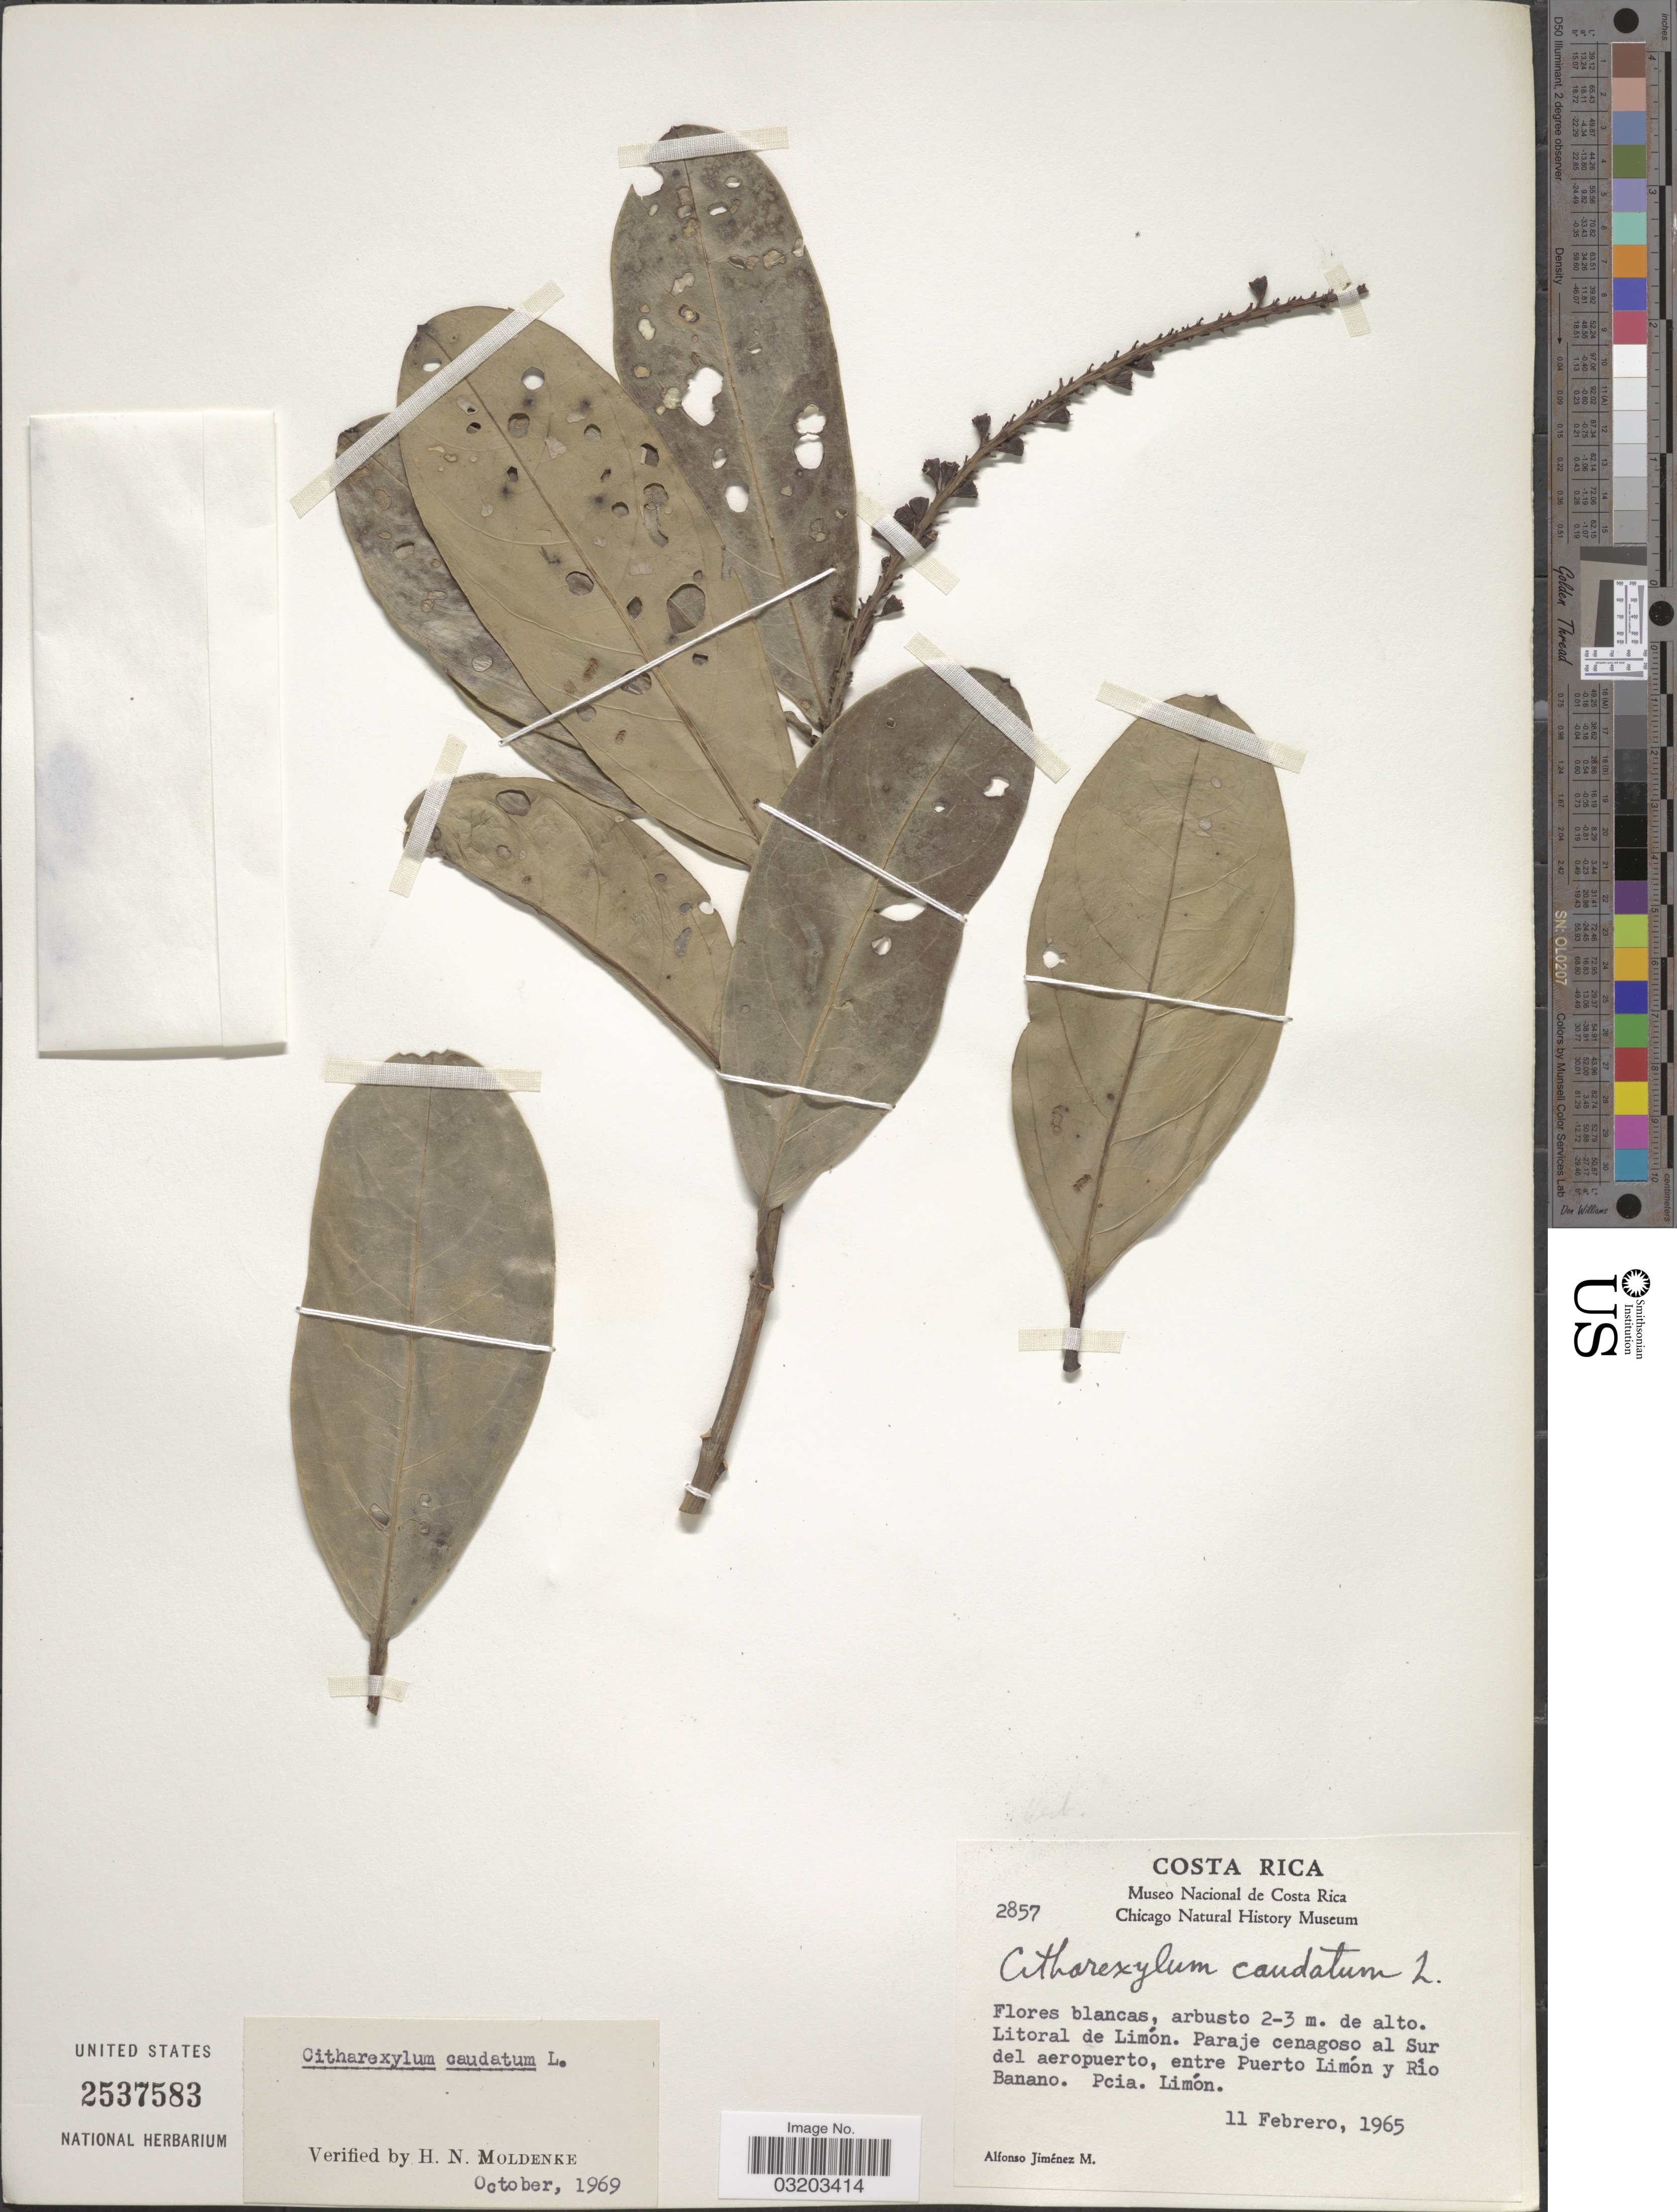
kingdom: Plantae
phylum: Tracheophyta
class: Magnoliopsida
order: Lamiales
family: Verbenaceae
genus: Citharexylum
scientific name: Citharexylum caudatum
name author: L.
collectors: A. Jimenez M.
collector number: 2857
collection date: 1965-02-11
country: Costa Rica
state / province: Limón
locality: Litoral de Limón. Paraje cenagoso al Sur deL aeropuerto, entre Puerto Limón y Río Banano. Pcia. Limón.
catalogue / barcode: US 2537583